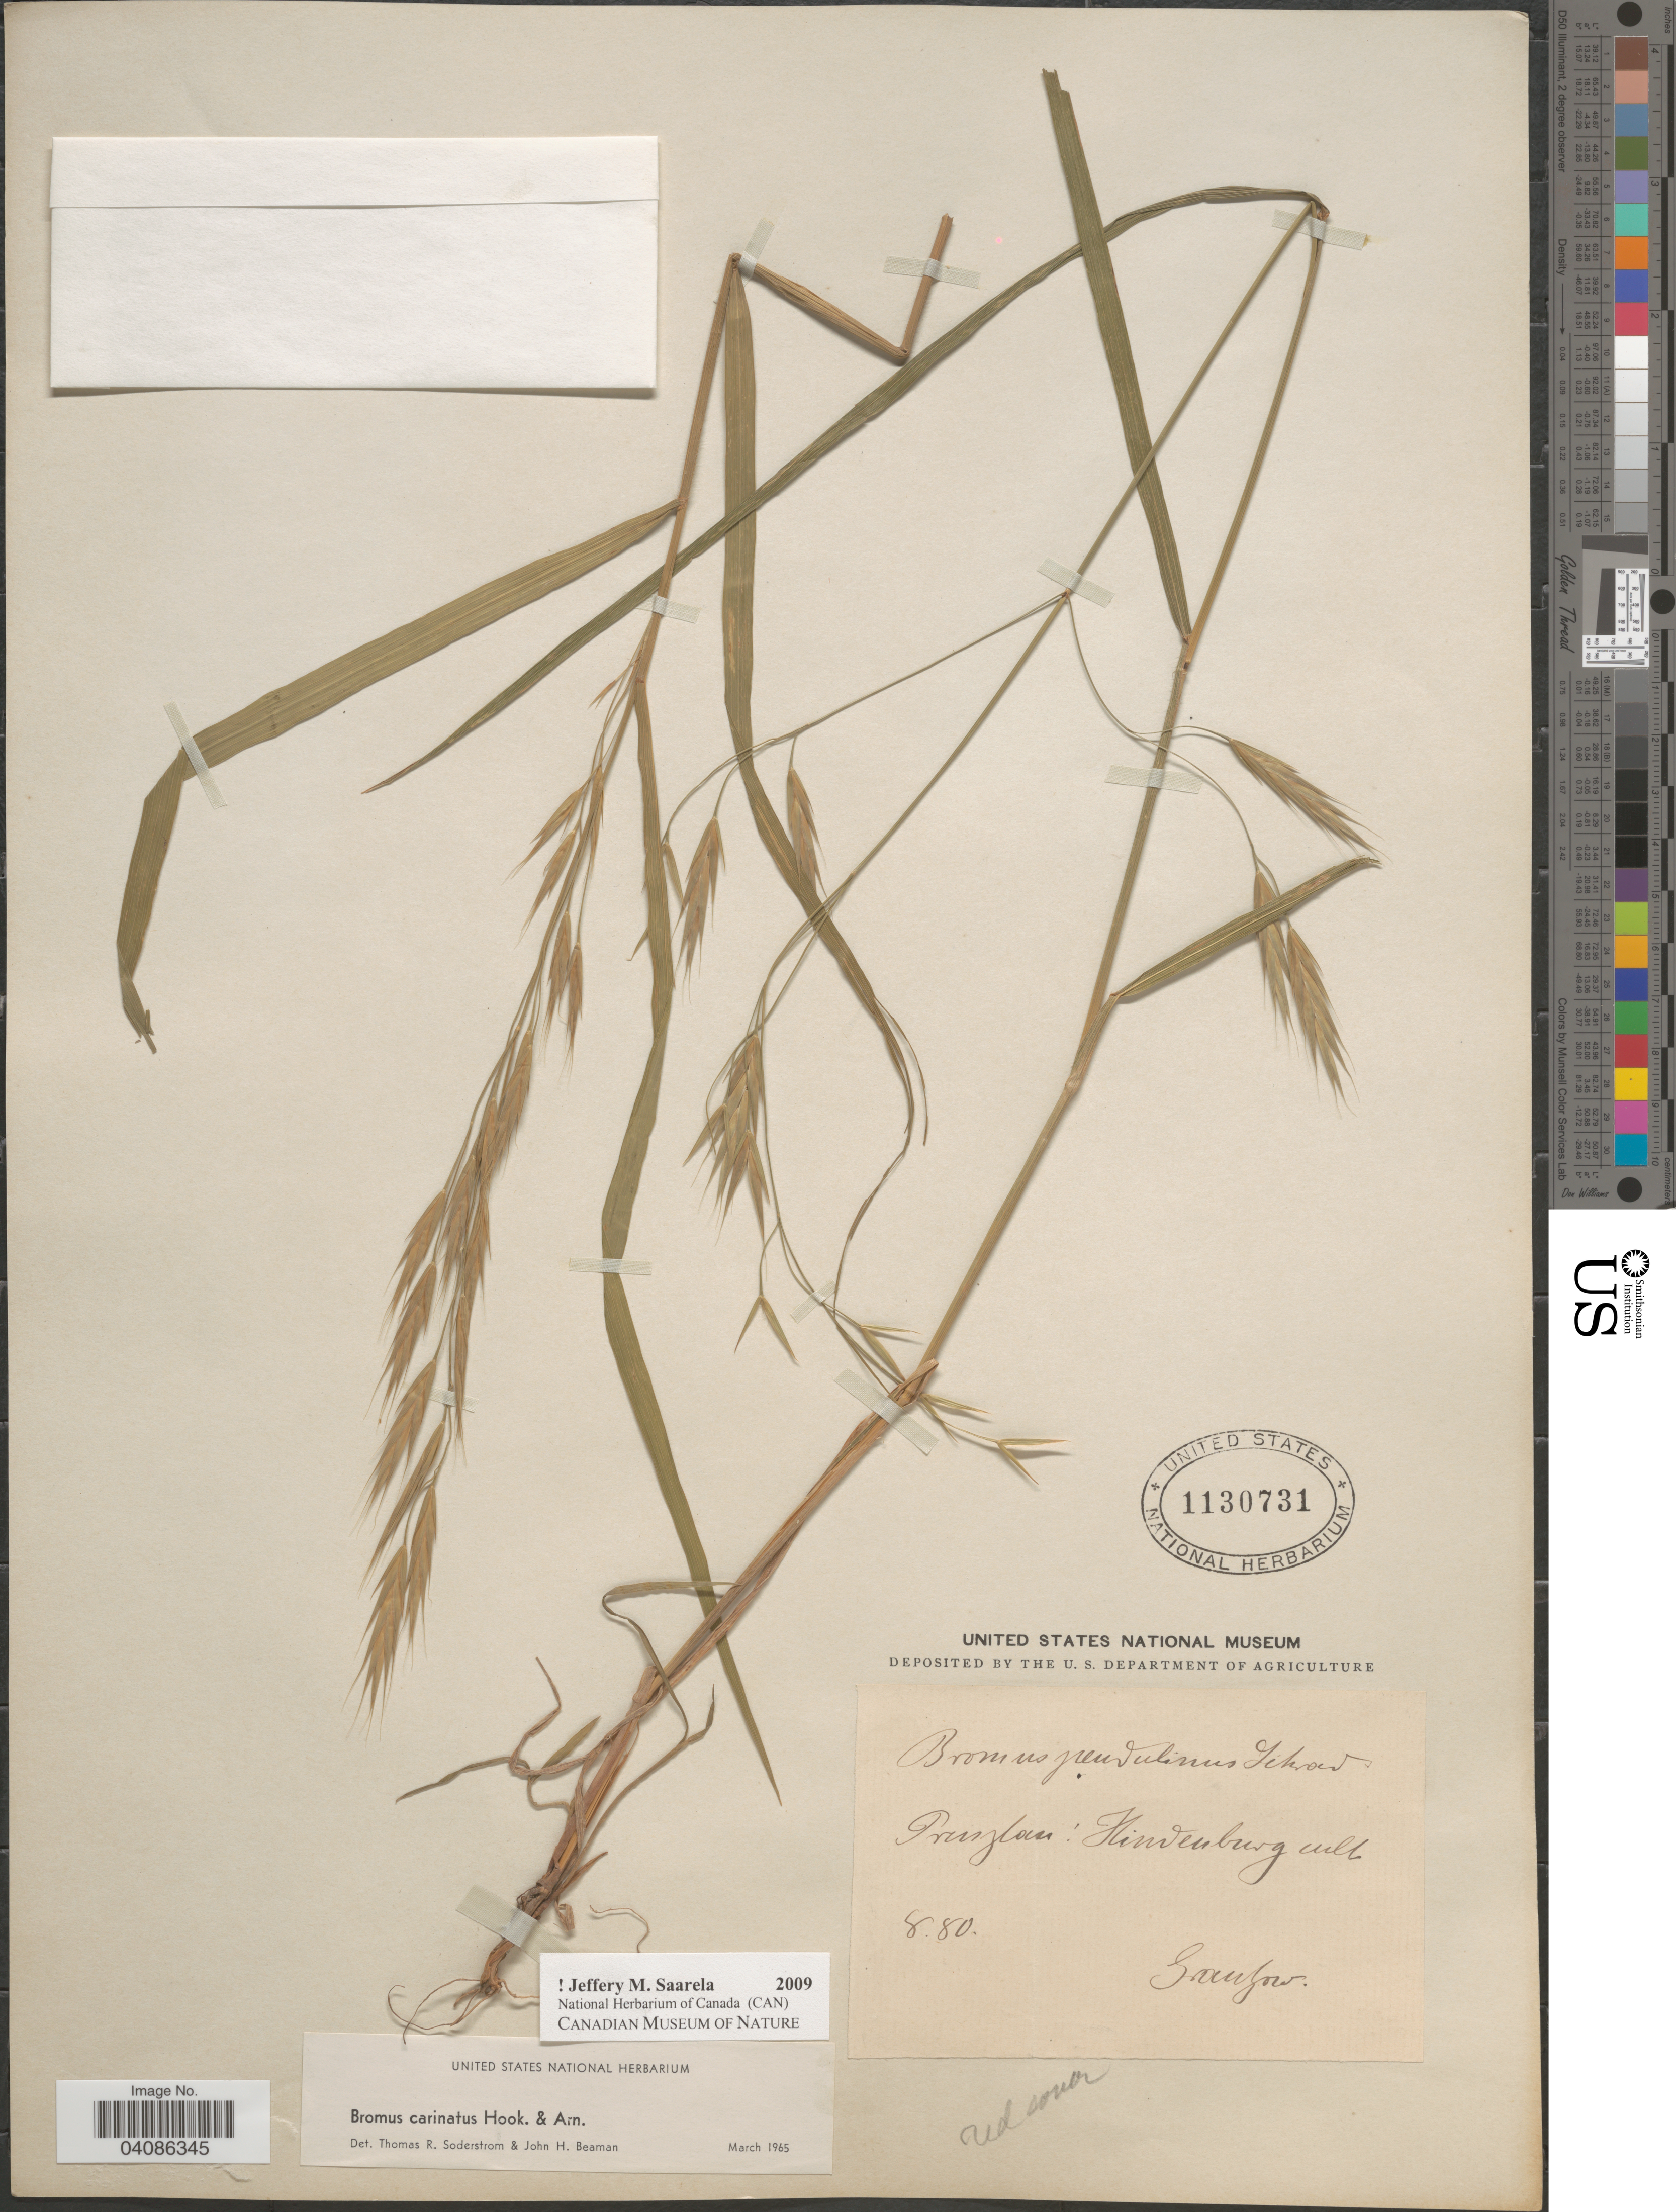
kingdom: Plantae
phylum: Tracheophyta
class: Liliopsida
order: Poales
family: Poaceae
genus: Bromus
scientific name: Bromus carinatus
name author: Hook. & Arn.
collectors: Grantzow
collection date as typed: Transcribed d/m/y: /8/80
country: Germany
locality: Prenzlau: Hindenburg cult.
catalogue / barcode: US 1130731